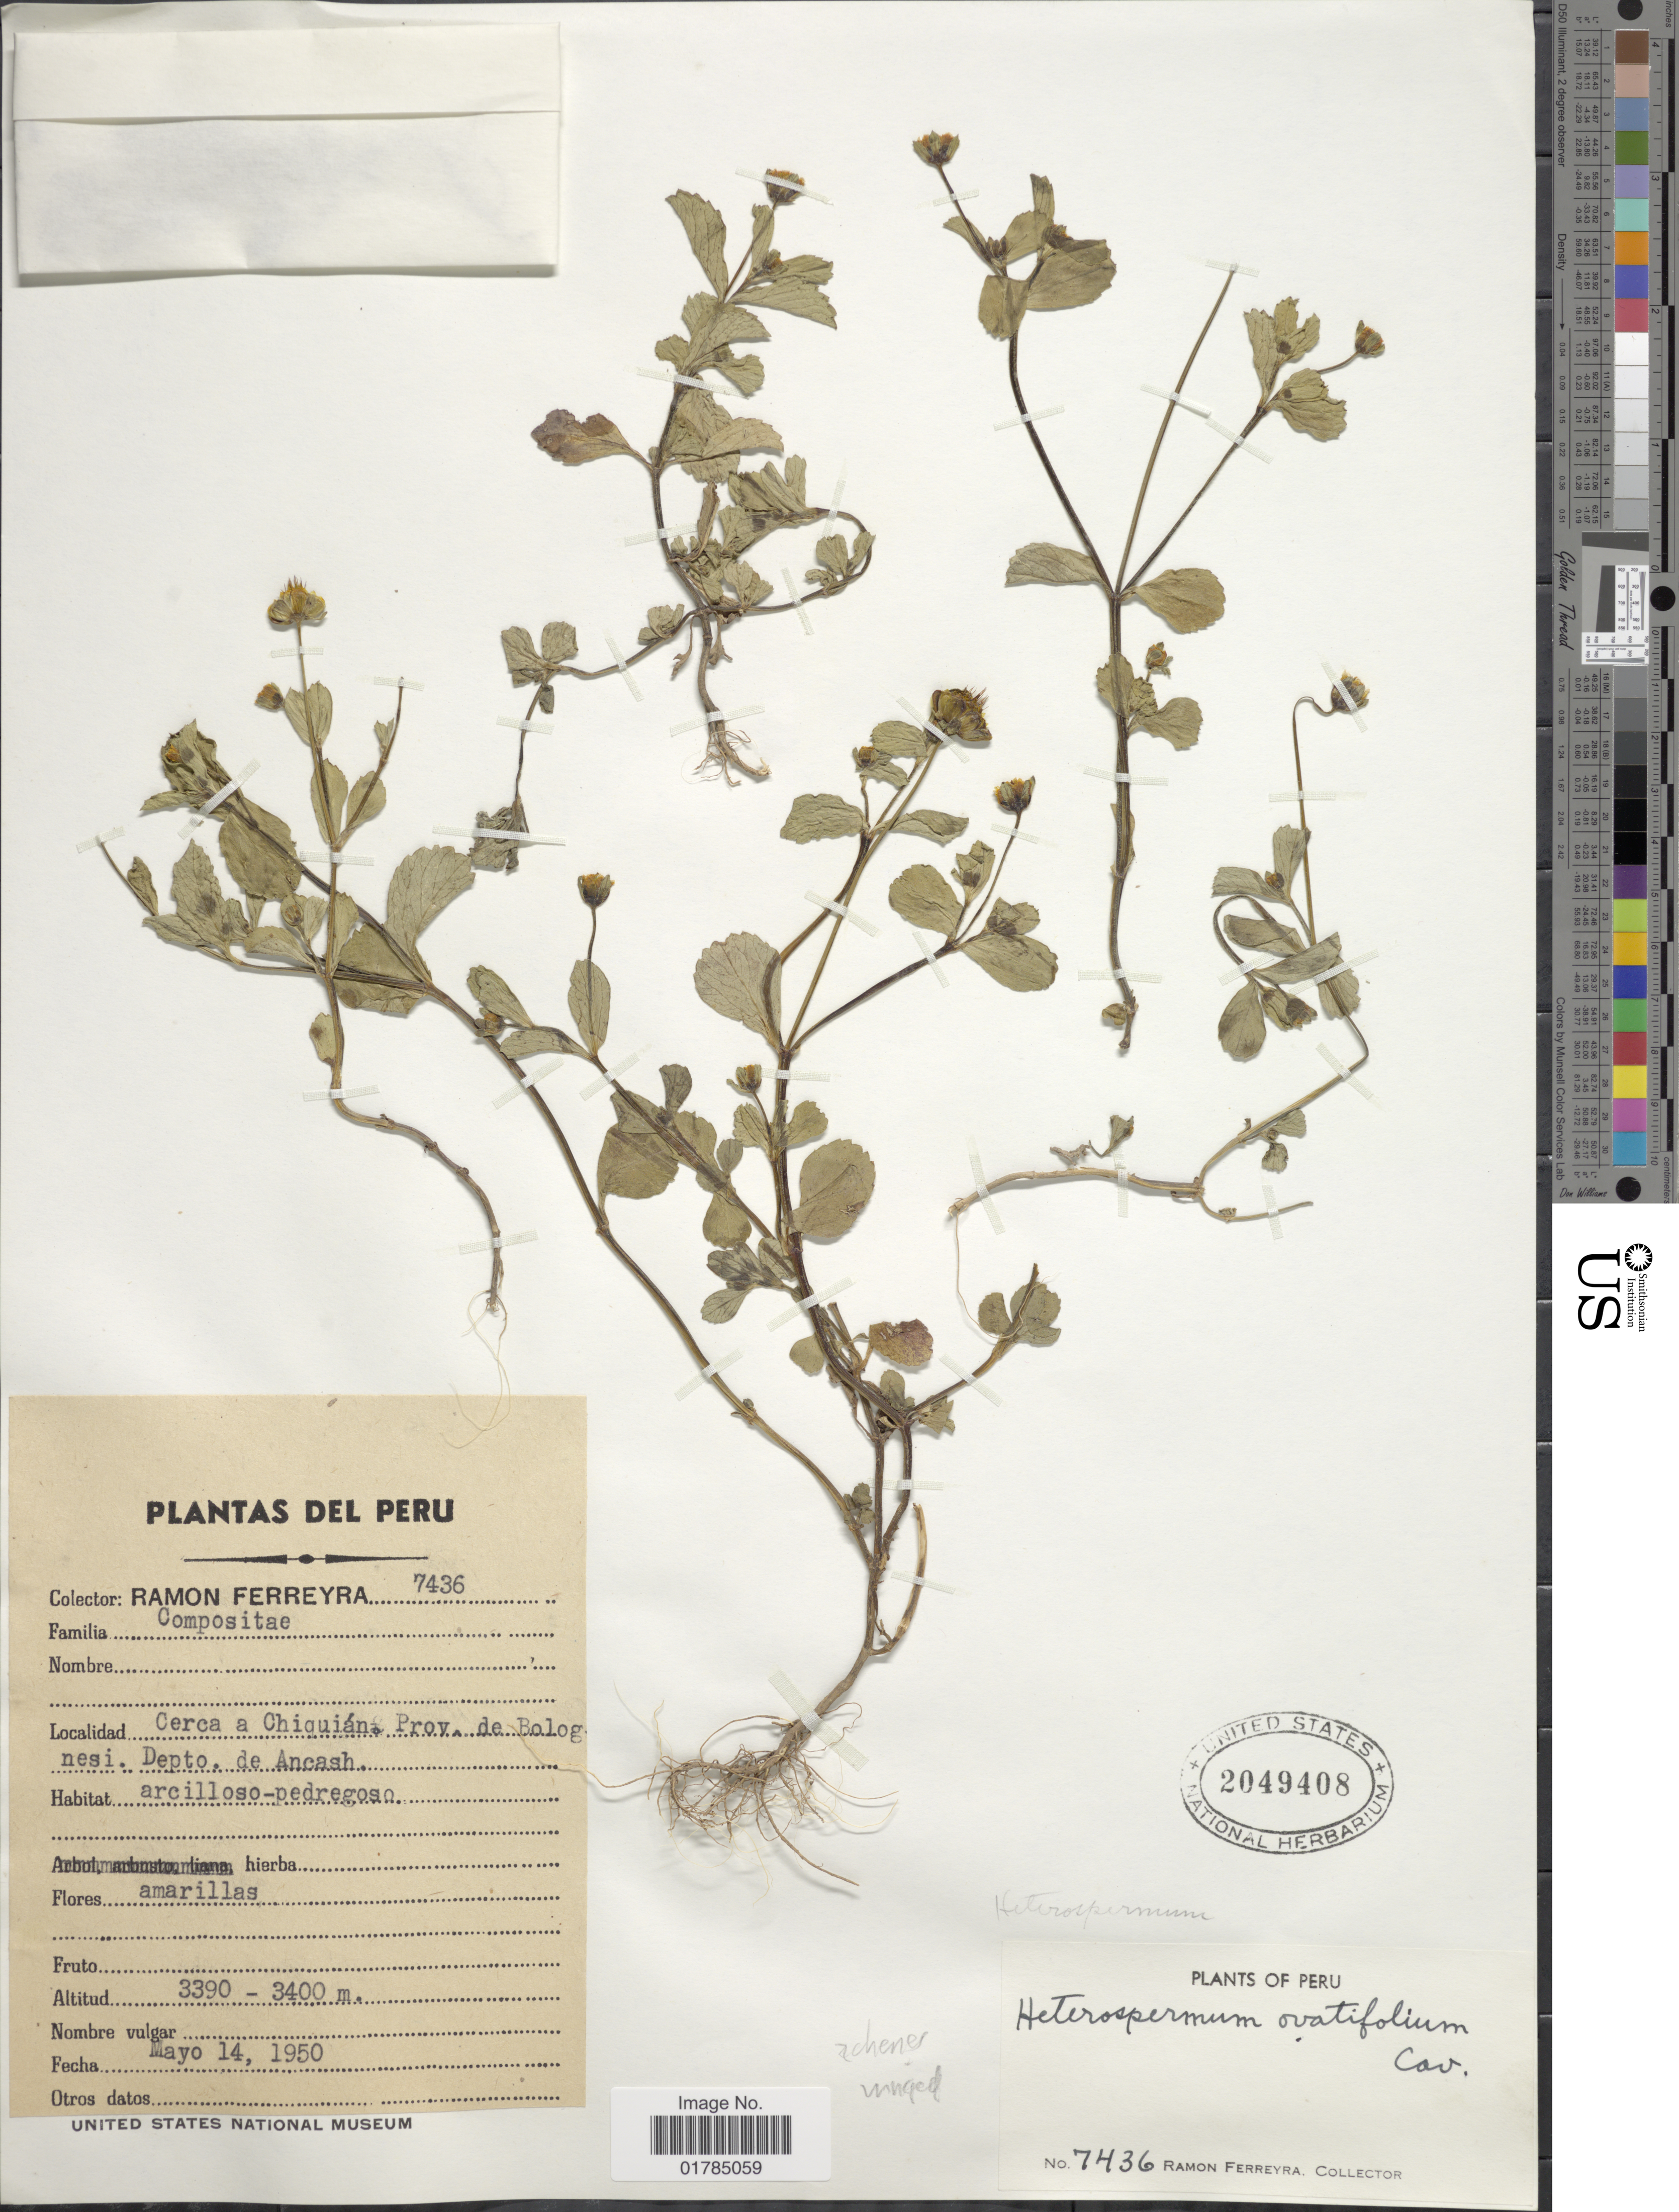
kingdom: Plantae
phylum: Tracheophyta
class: Magnoliopsida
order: Asterales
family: Asteraceae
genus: Heterosperma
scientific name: Heterosperma ovatifolium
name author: Cav.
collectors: R. A. Ferreyra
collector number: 7436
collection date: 1950-05-14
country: Peru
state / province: Ancash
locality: Cerca a Chiquian. Prov. de Bolognesi. Depto. de Ancash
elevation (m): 3390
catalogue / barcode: US 2049408